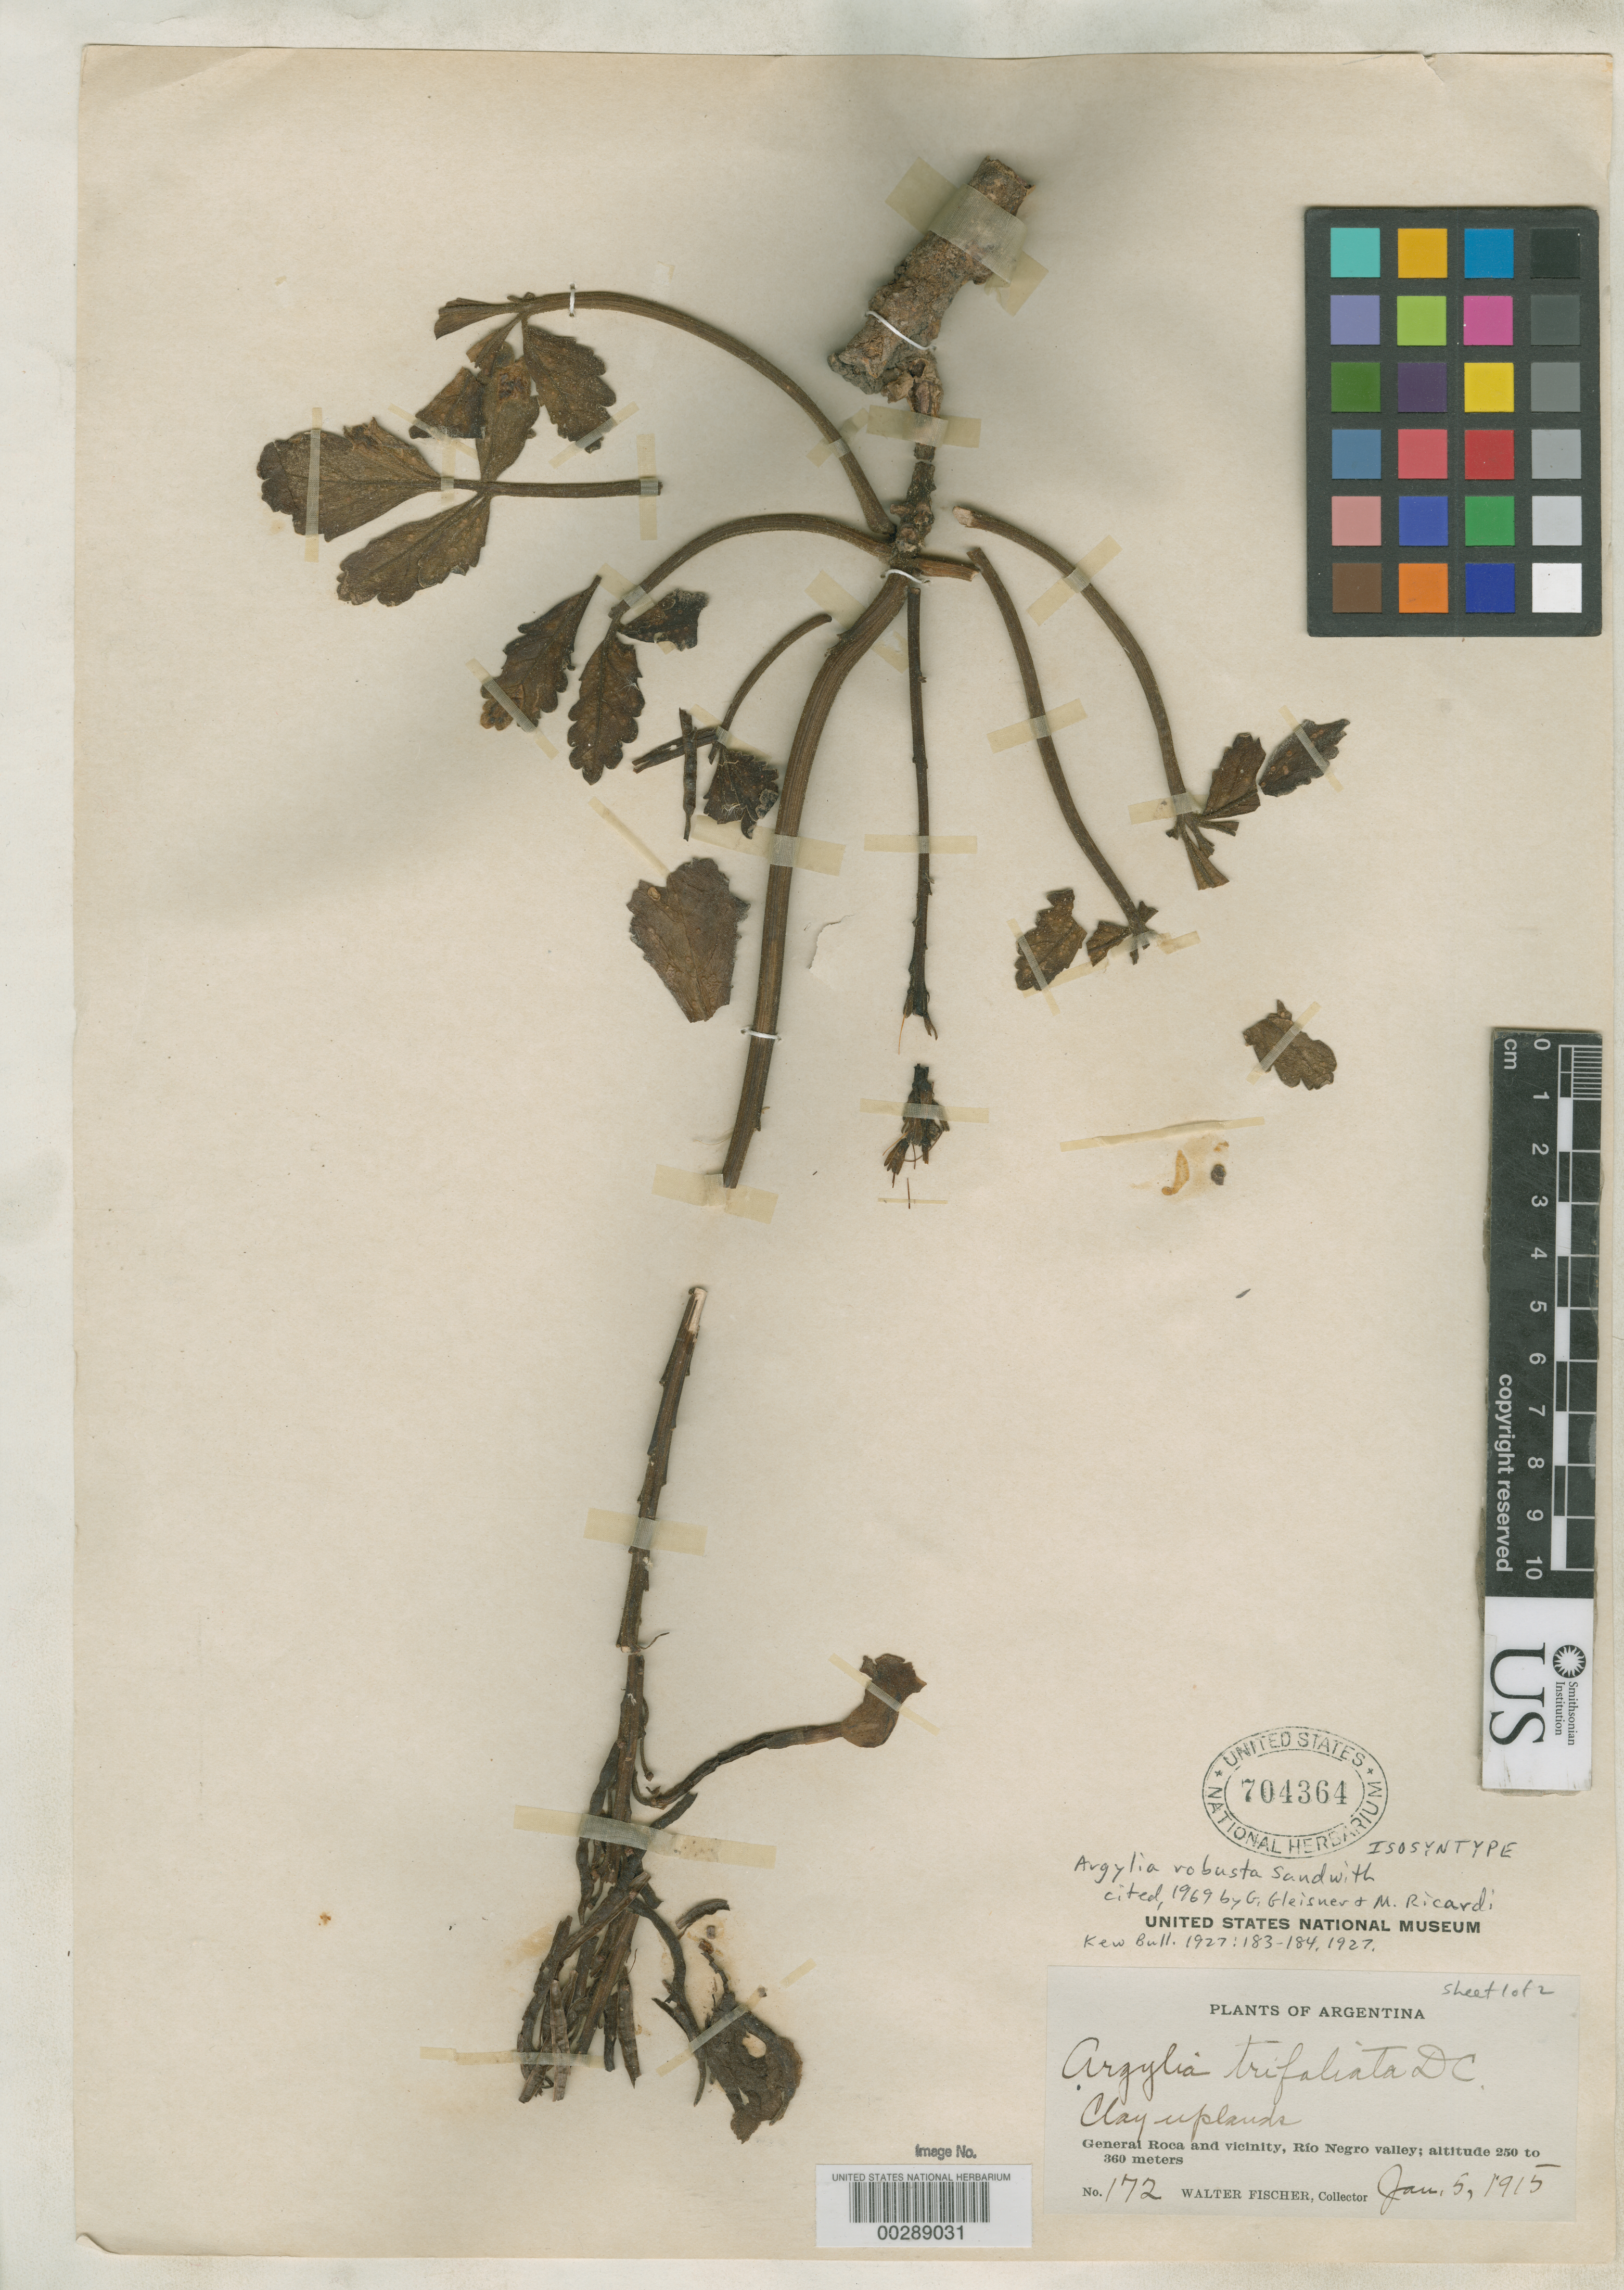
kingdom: Plantae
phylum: Tracheophyta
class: Magnoliopsida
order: Lamiales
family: Bignoniaceae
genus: Argylia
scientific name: Argylia robusta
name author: Sandwith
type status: Isosyntype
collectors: W. Fischer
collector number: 172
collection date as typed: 05 Jan 1915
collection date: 1915-01-05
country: Argentina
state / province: Río Negro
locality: General Roca and vicinity, Rio Negro Valley.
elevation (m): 250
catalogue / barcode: US 704364